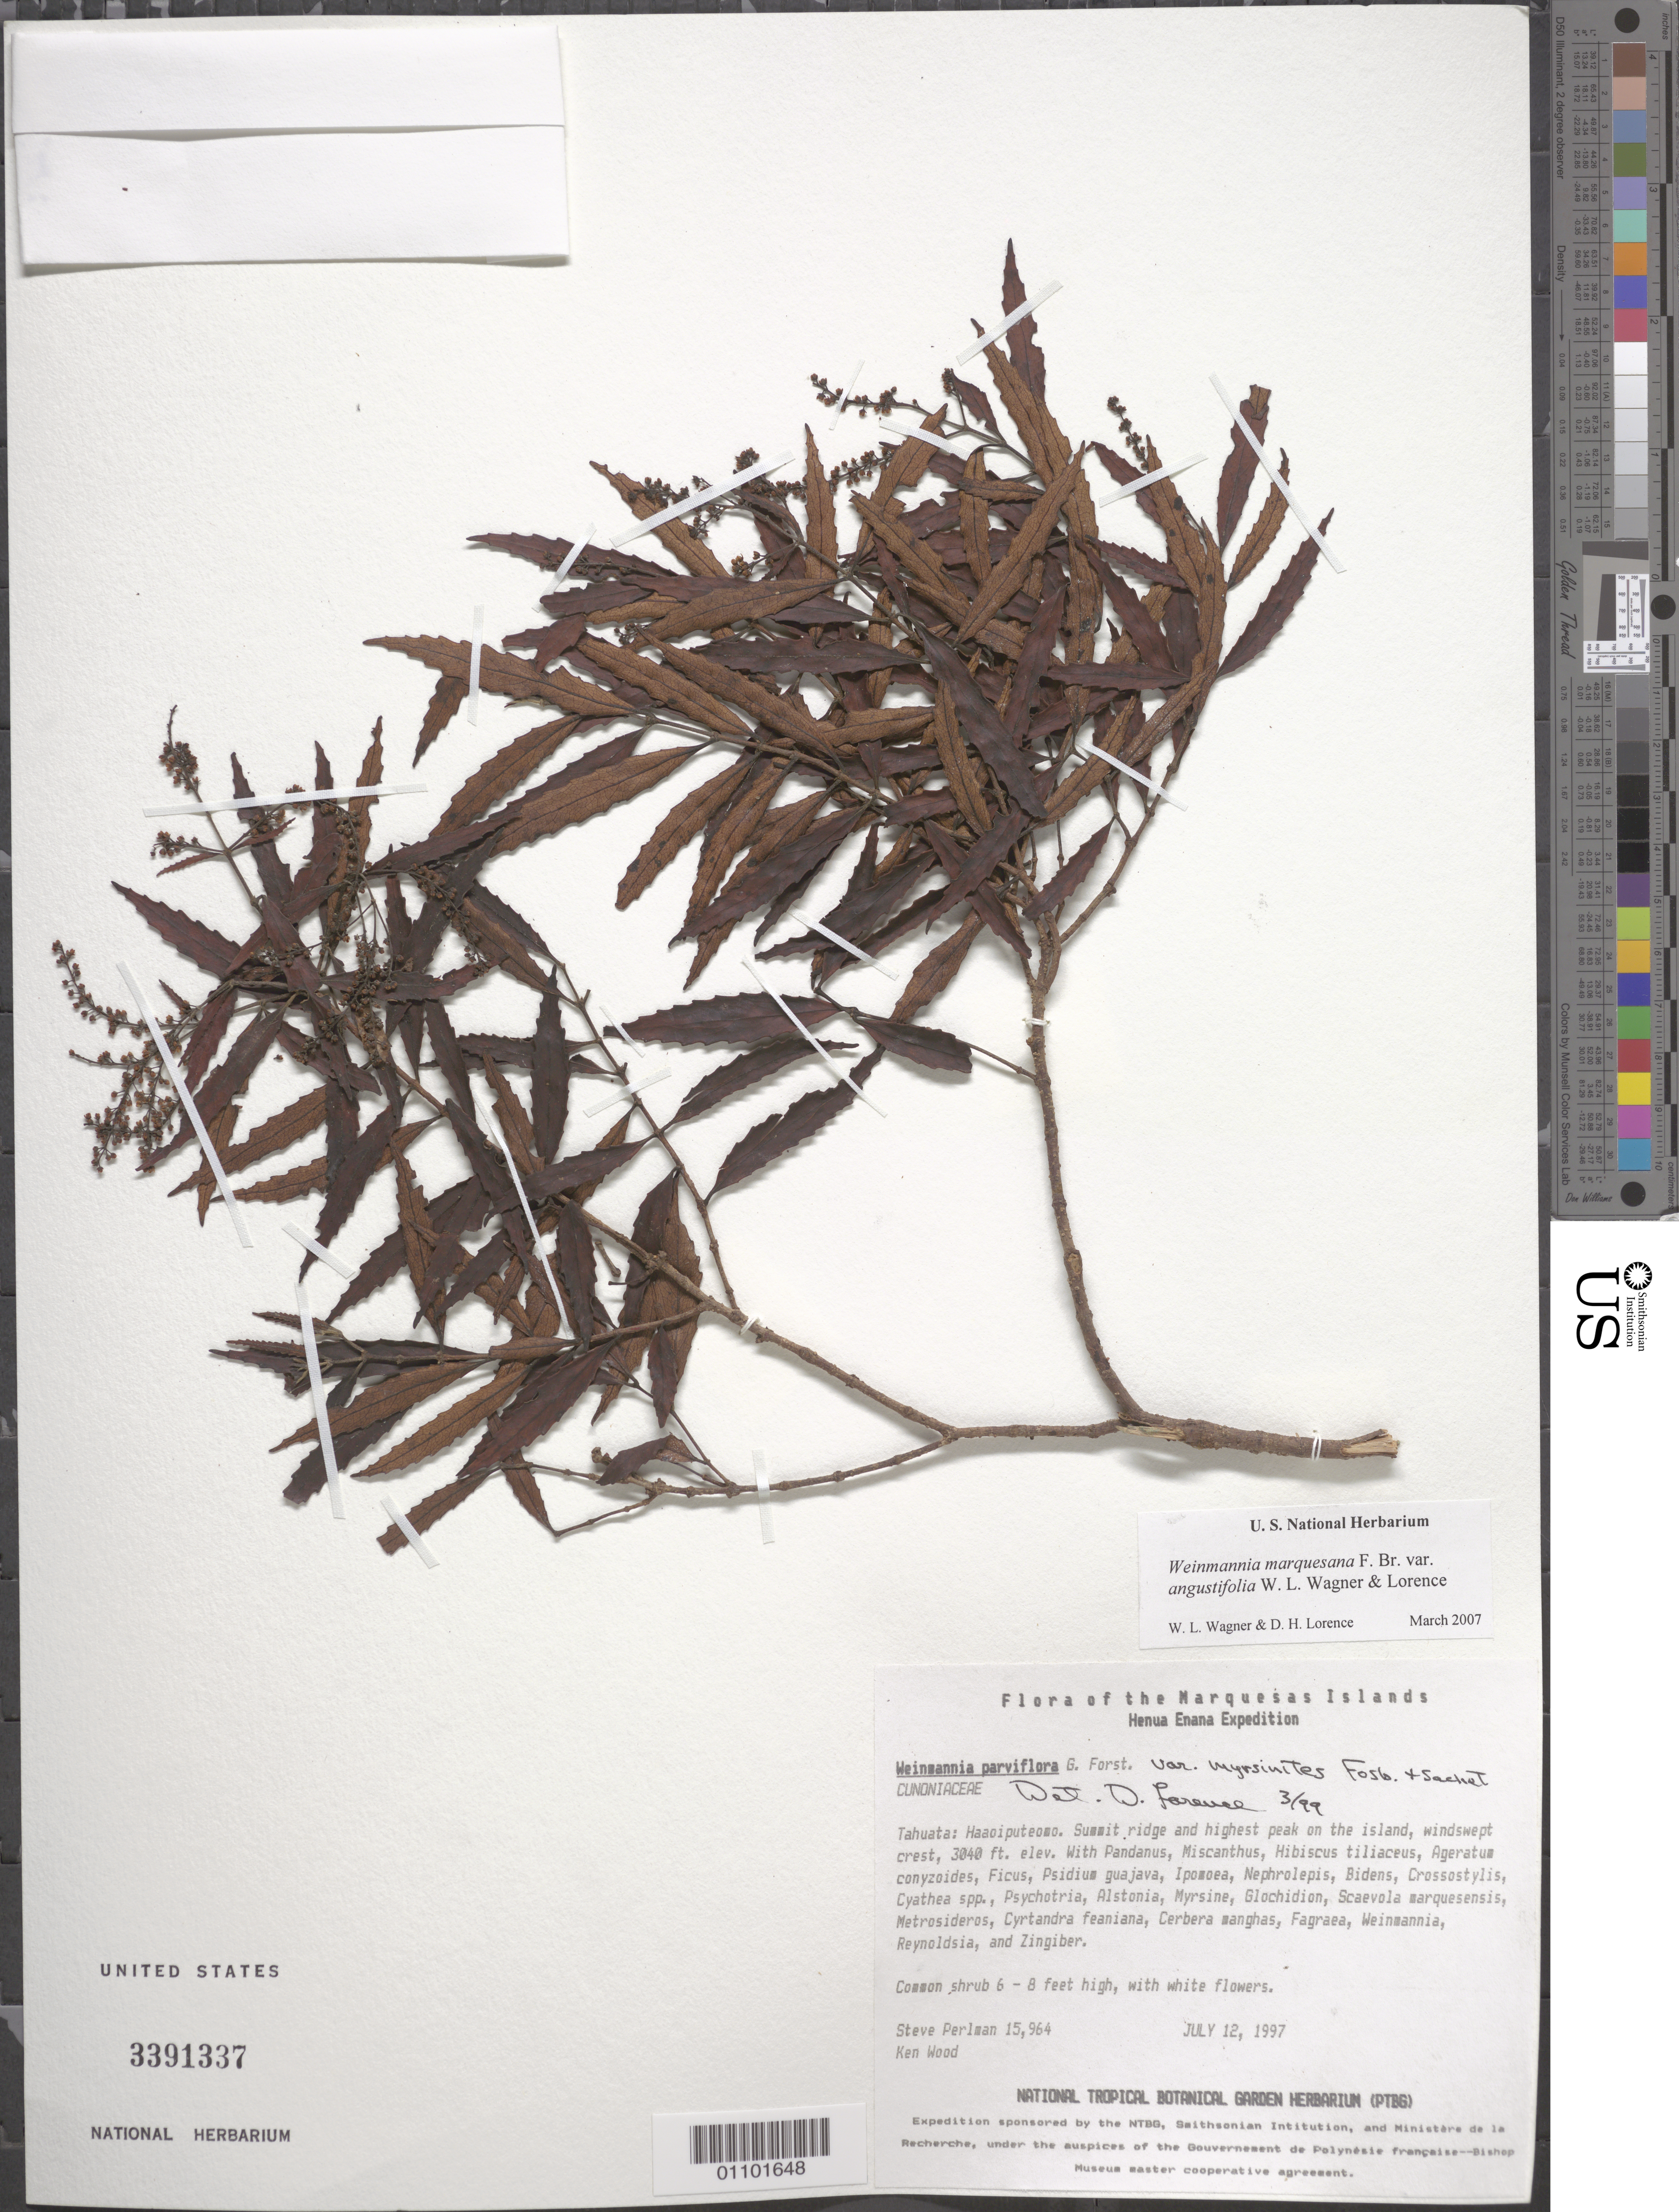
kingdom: Plantae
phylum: Tracheophyta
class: Magnoliopsida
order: Oxalidales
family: Cunoniaceae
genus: Pterophylla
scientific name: Pterophylla marquesana var. angustifolia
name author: (Lorence & W.L. Wagner) Pillon & H.C. Hopkins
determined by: Wagner, W. L., (BOT), Smithsonian Institution - National Museum of Natural History (UNITED STATES)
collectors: S. P. Perlman & K. R. Wood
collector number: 15964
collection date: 1997-07-12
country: French Polynesia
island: Tahuata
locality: Haaoiputeomo, summit ridge and highest peak on the island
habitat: Windswept crest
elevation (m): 927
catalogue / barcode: US 3391337